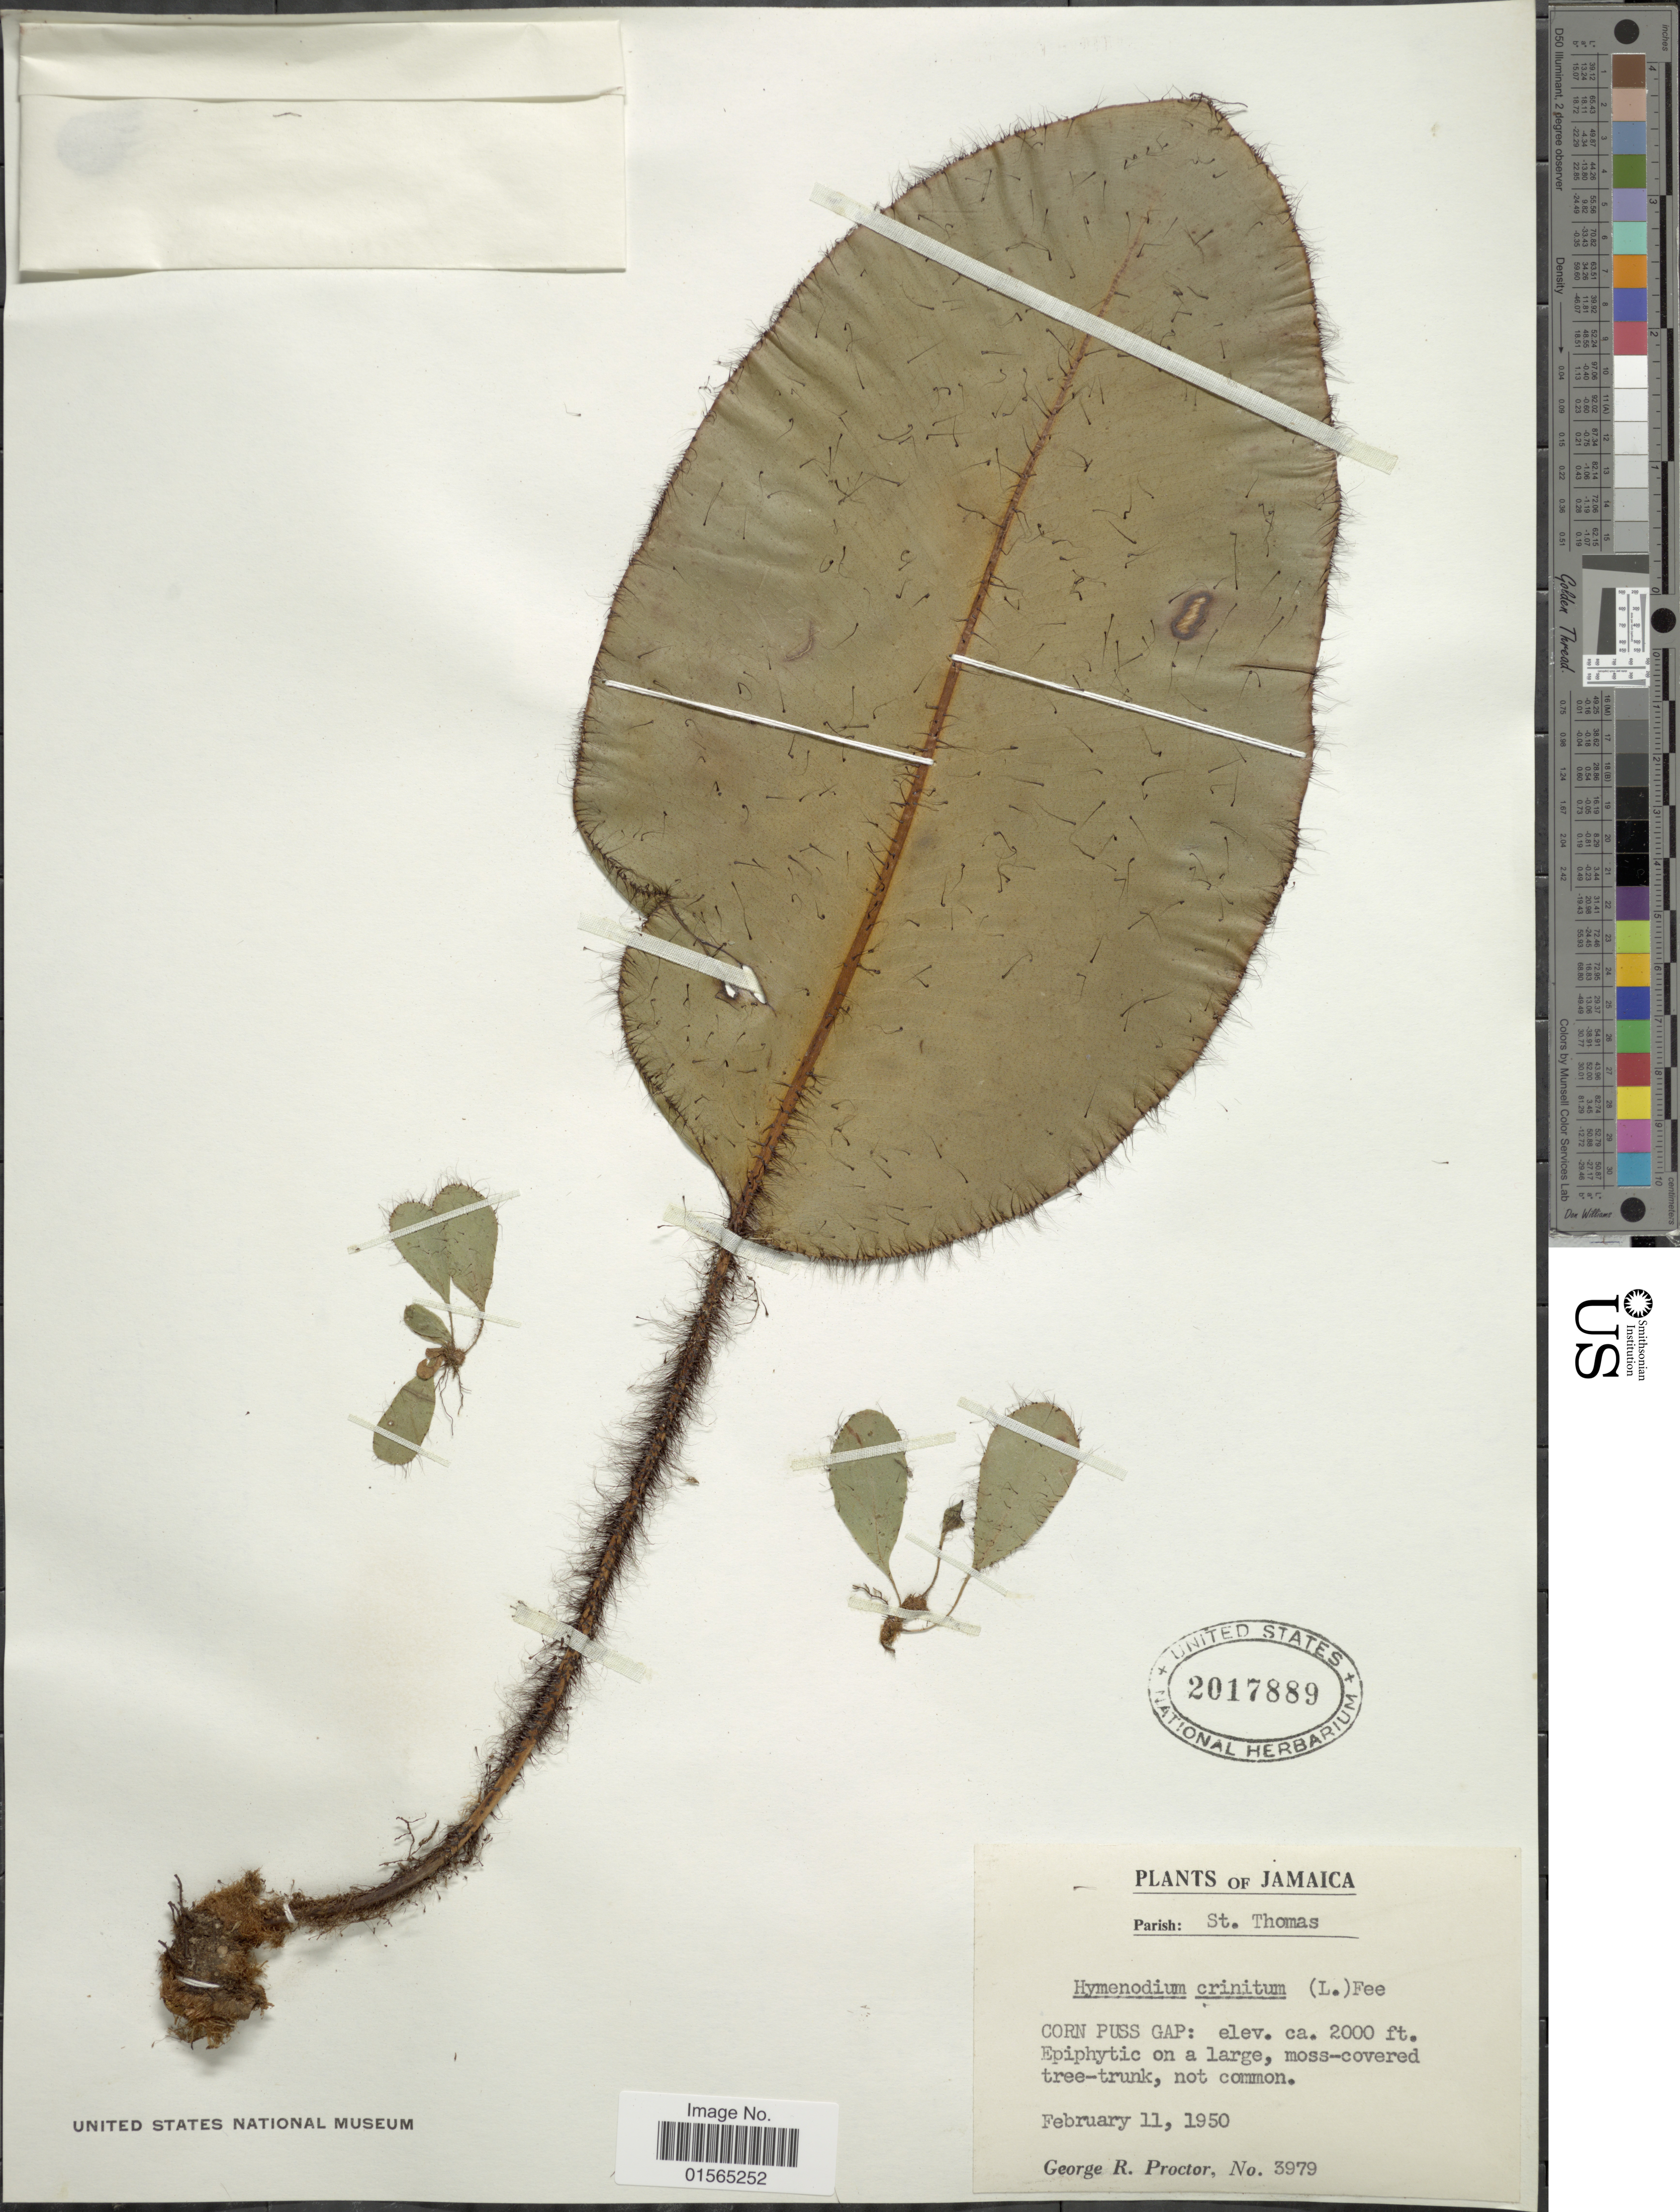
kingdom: Plantae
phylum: Tracheophyta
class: Polypodiopsida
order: Polypodiales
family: Dryopteridaceae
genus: Elaphoglossum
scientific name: Elaphoglossum crinitum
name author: (L.) Christ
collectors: G. R. Proctor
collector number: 3979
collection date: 1950-02-11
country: Jamaica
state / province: Saint Thomas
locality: Corn Puss Gap:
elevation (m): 610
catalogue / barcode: US 2017889